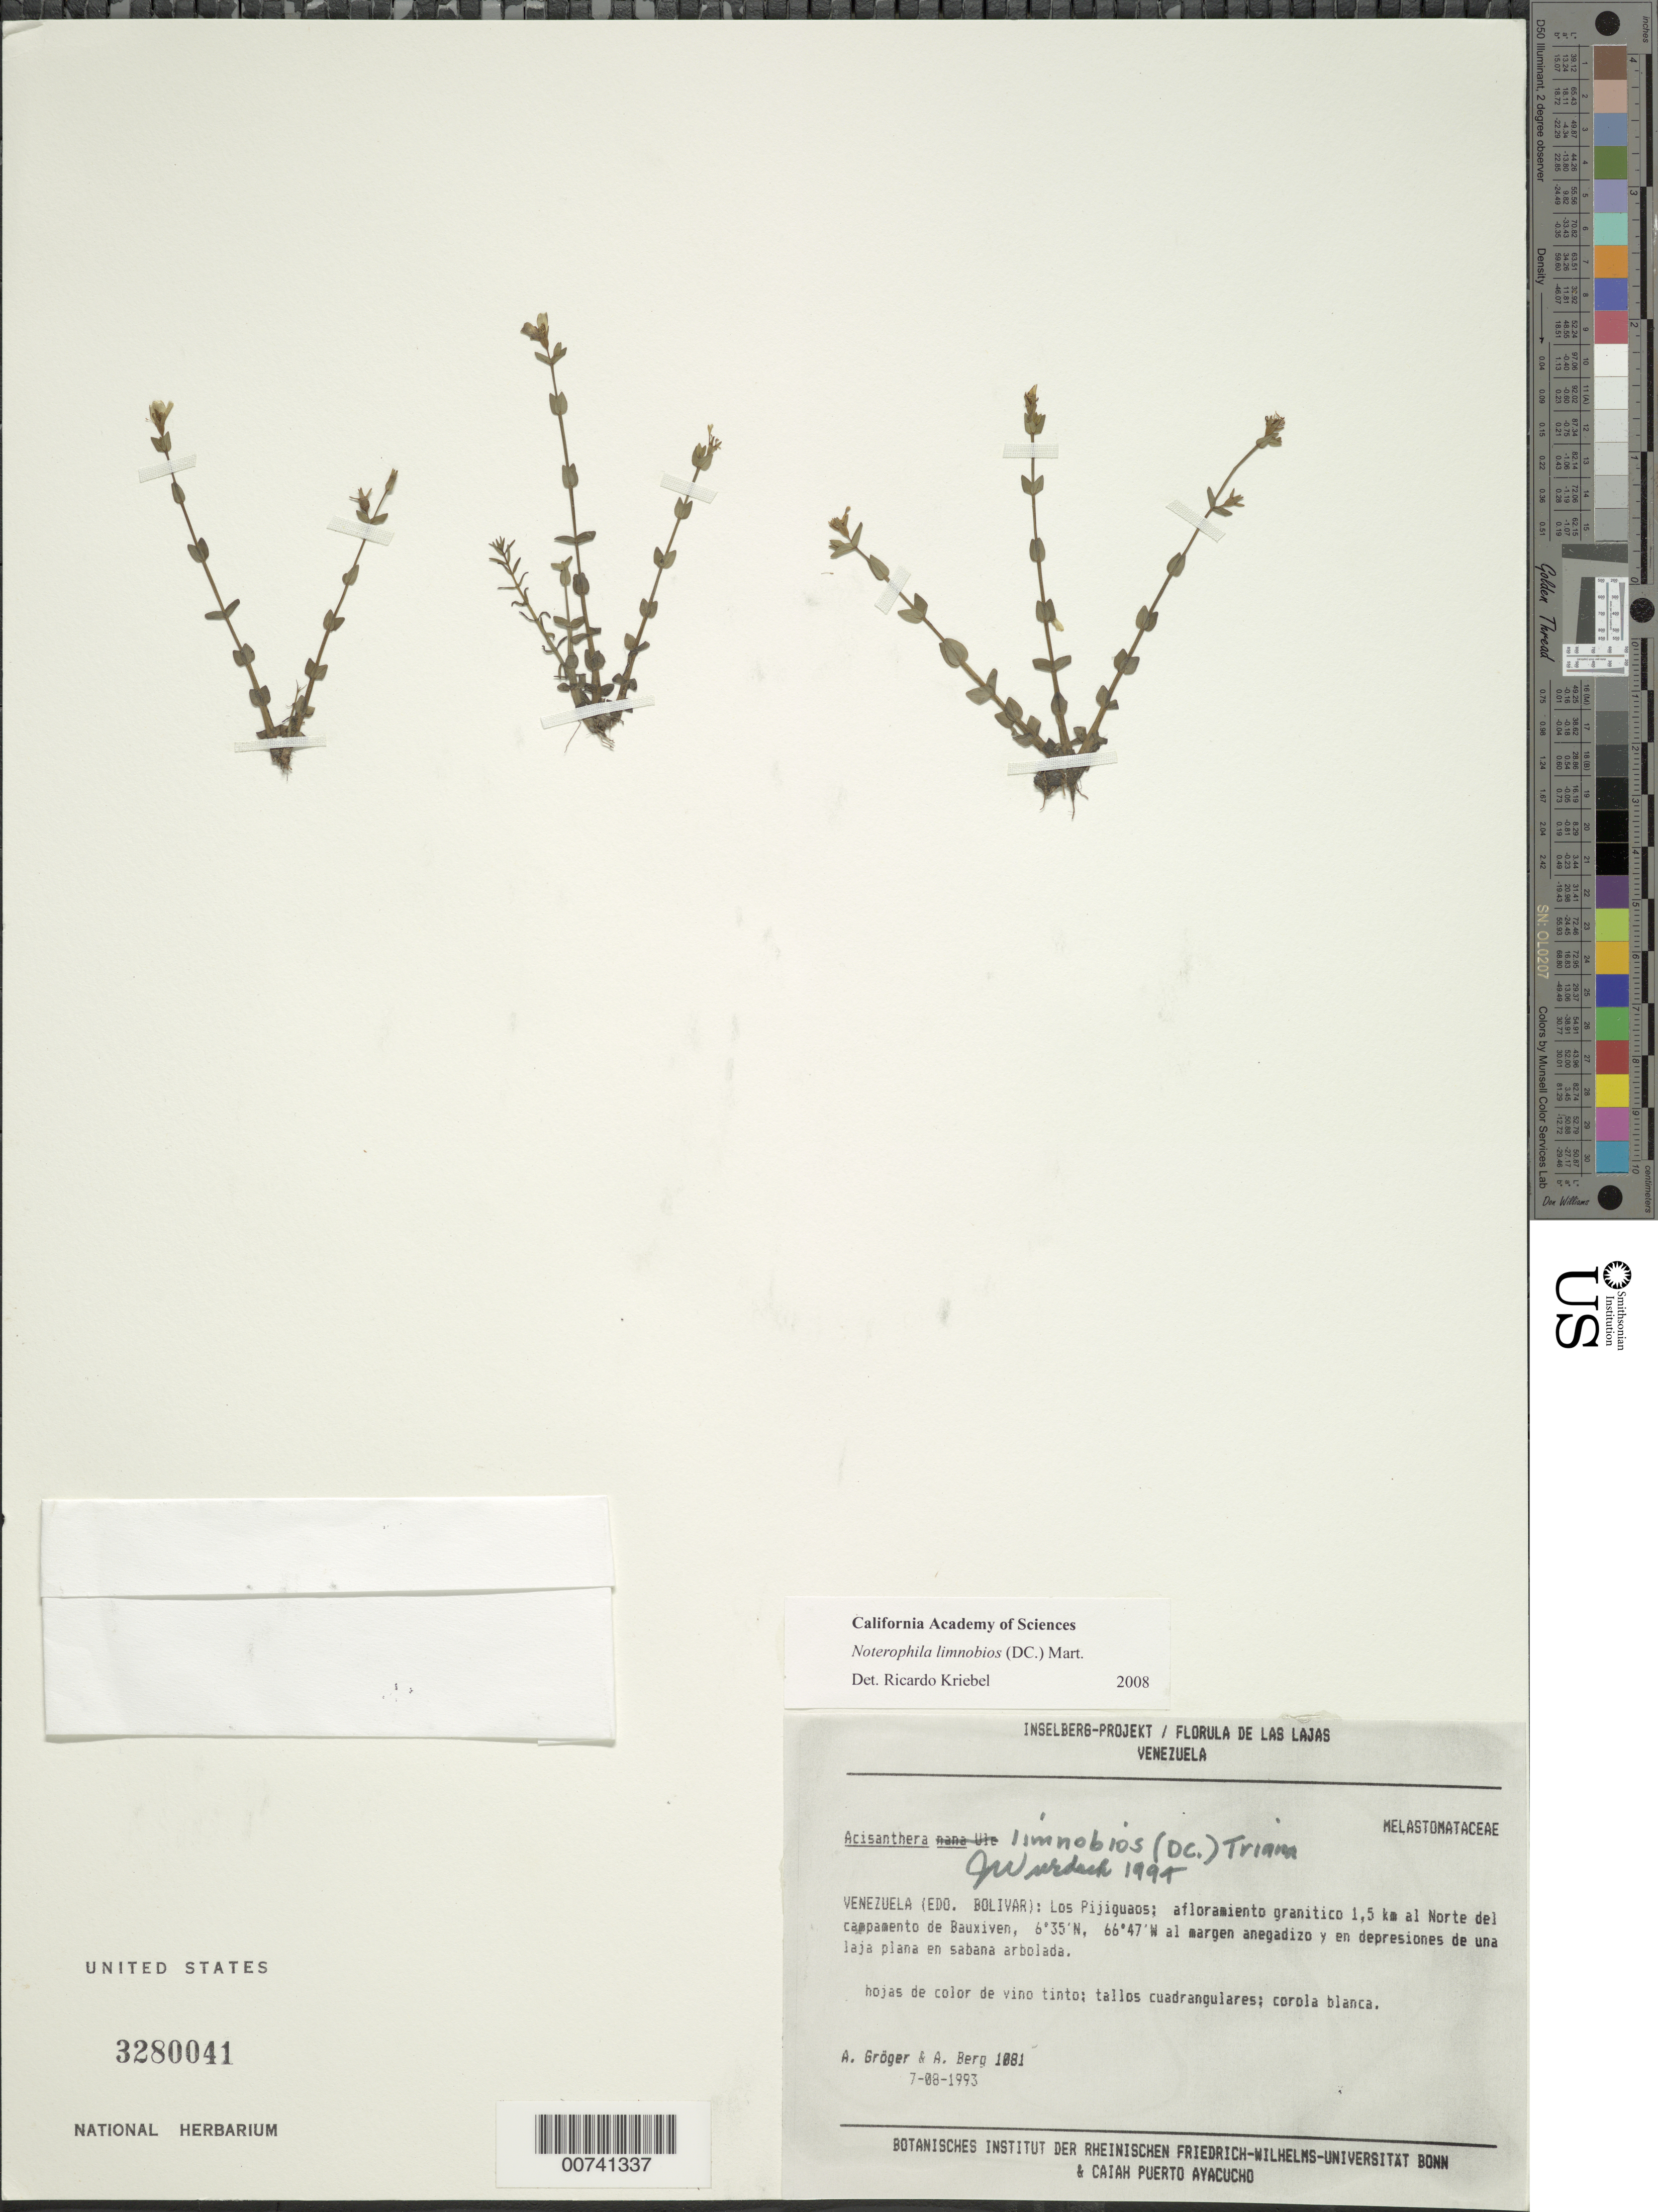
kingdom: Plantae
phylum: Tracheophyta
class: Magnoliopsida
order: Myrtales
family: Melastomataceae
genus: Noterophila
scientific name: Noterophila limnobios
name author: (DC.) Mart.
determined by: Kriebel, R.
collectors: A. Gröger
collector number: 1081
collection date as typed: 7-Aug-93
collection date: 1993-08-07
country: Venezuela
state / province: Bolívar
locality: Los Pijiguaos, 1.5 km N of Campamento de Bauxiven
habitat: Afloramiento granitico; al margen anegadizo y en depresiones de una laja plana en sabana arbolada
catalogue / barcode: US 3280041